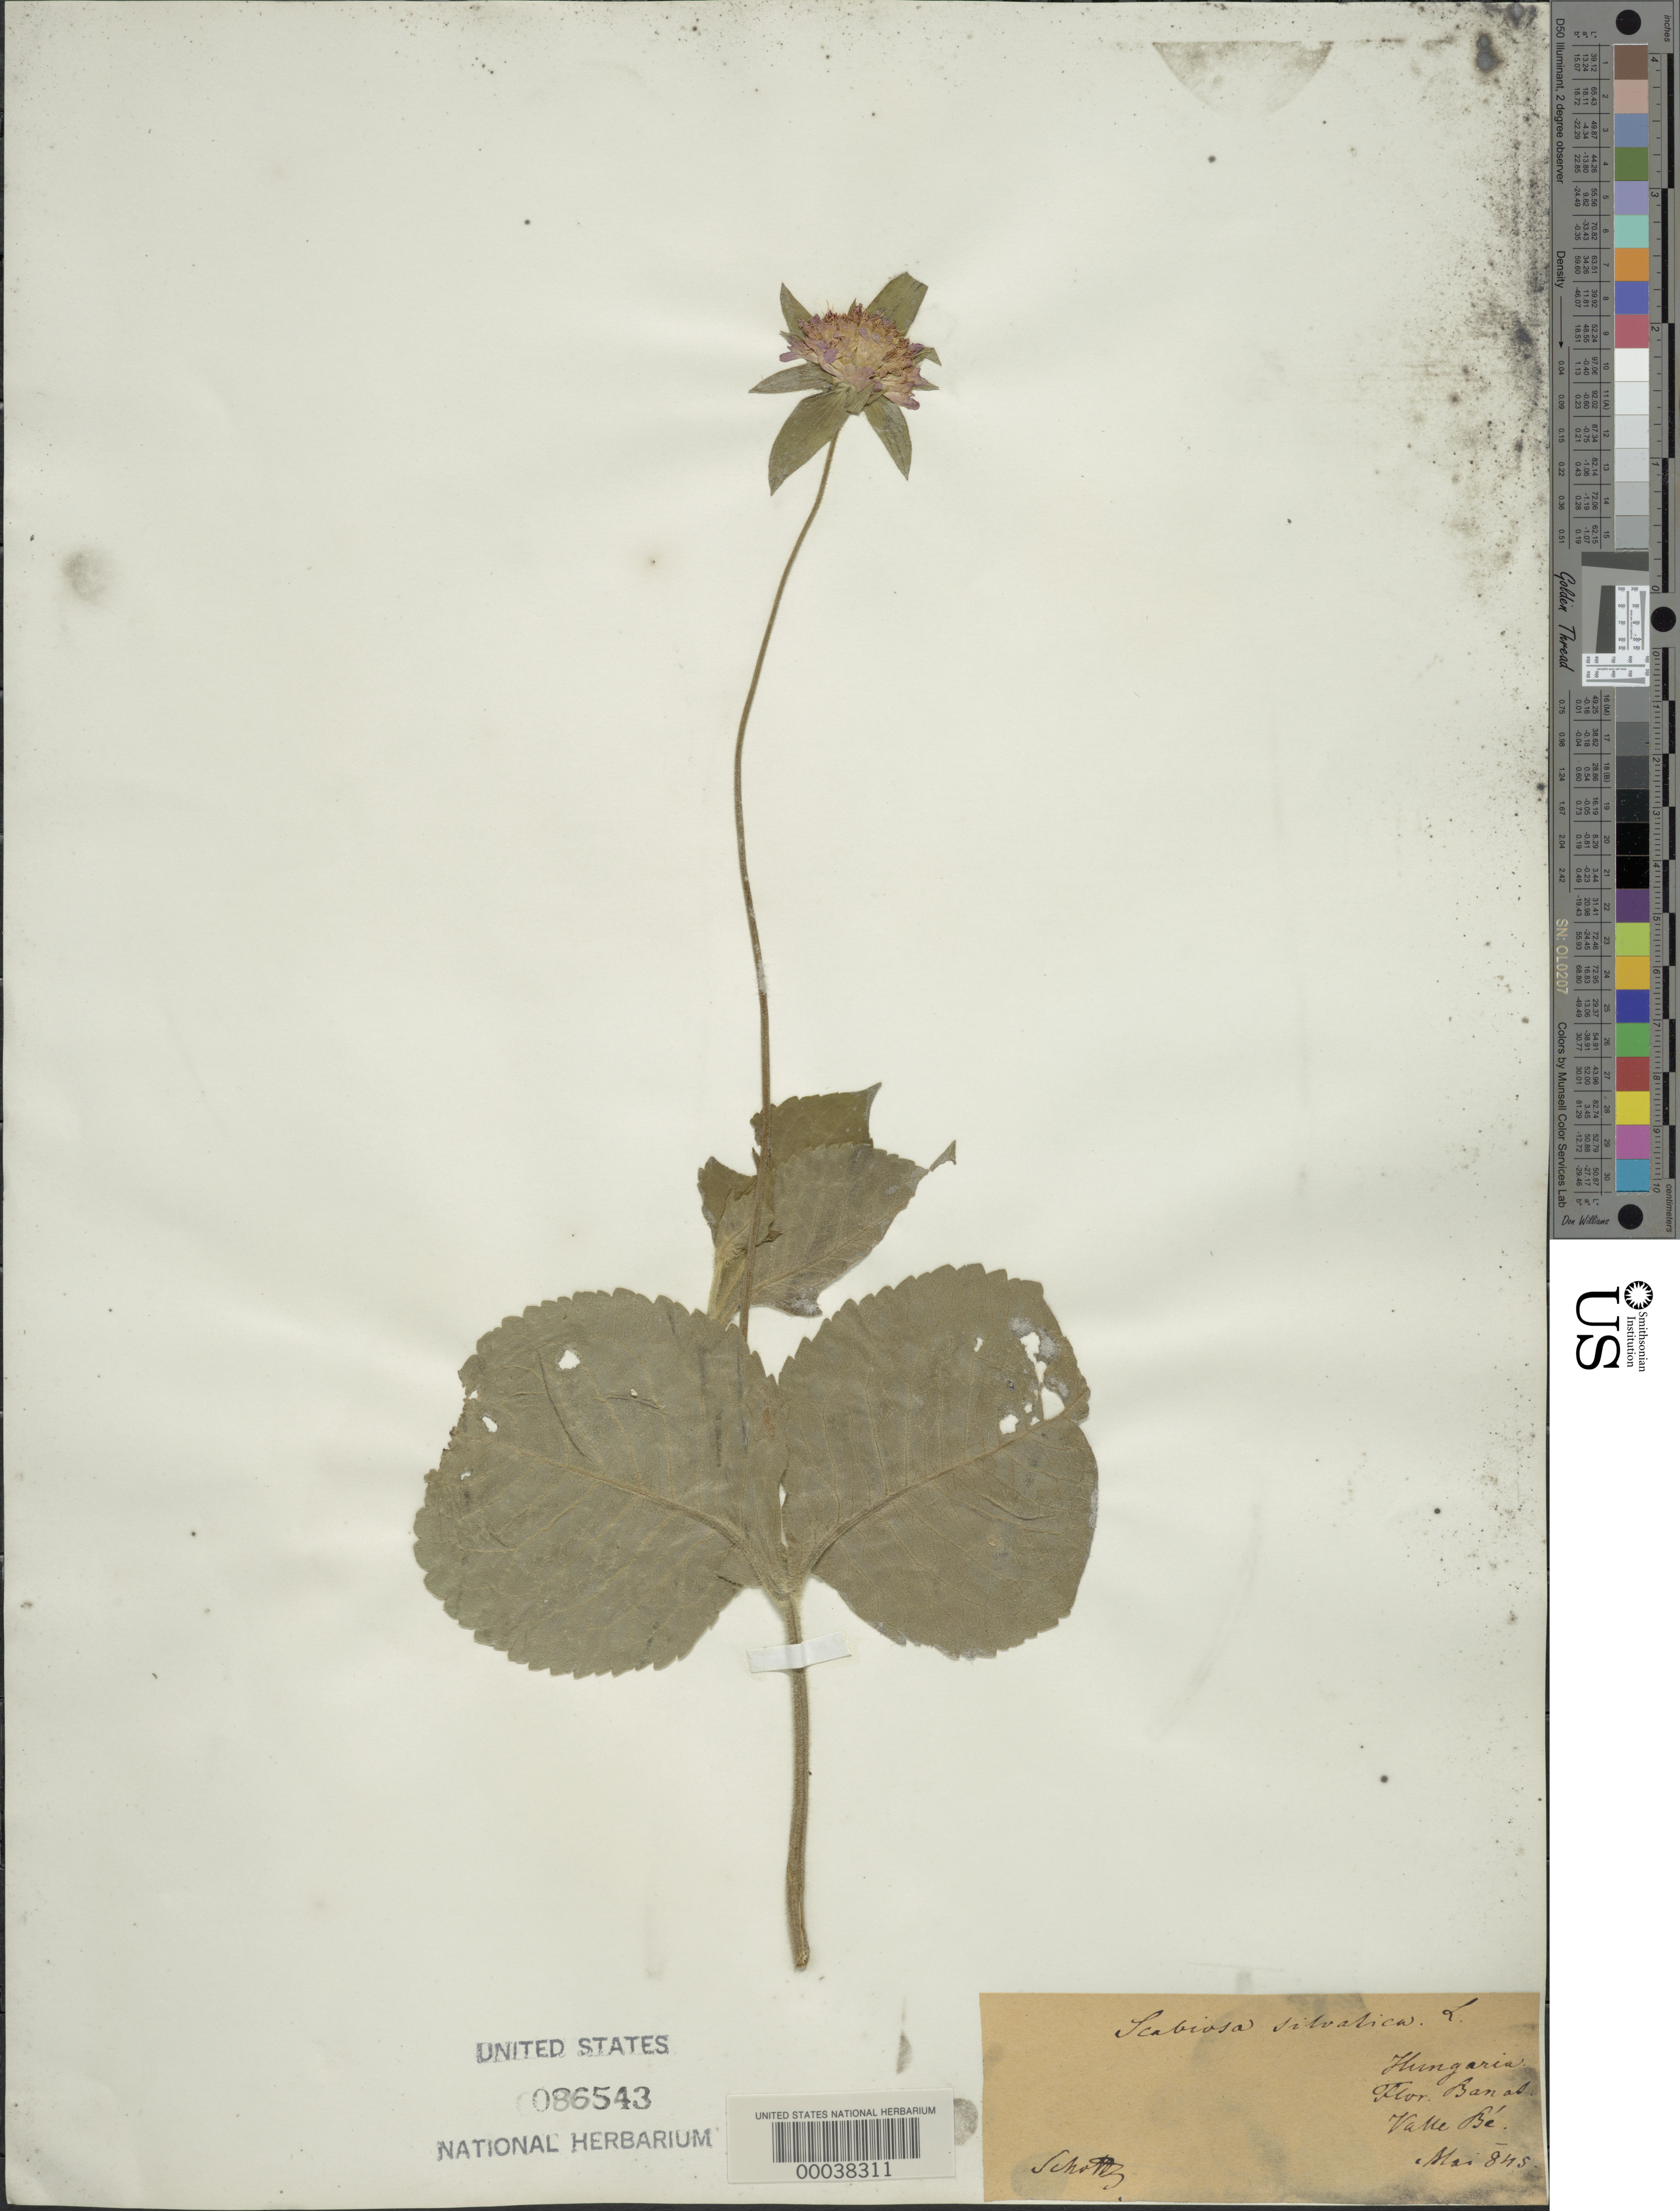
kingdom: Plantae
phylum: Tracheophyta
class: Magnoliopsida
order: Dipsacales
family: Caprifoliaceae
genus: Knautia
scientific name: Knautia sylvatica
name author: Duby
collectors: Schott, --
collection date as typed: May 1845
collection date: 1845-05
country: Hungary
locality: Banot, Vallee Bé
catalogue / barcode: US 86543